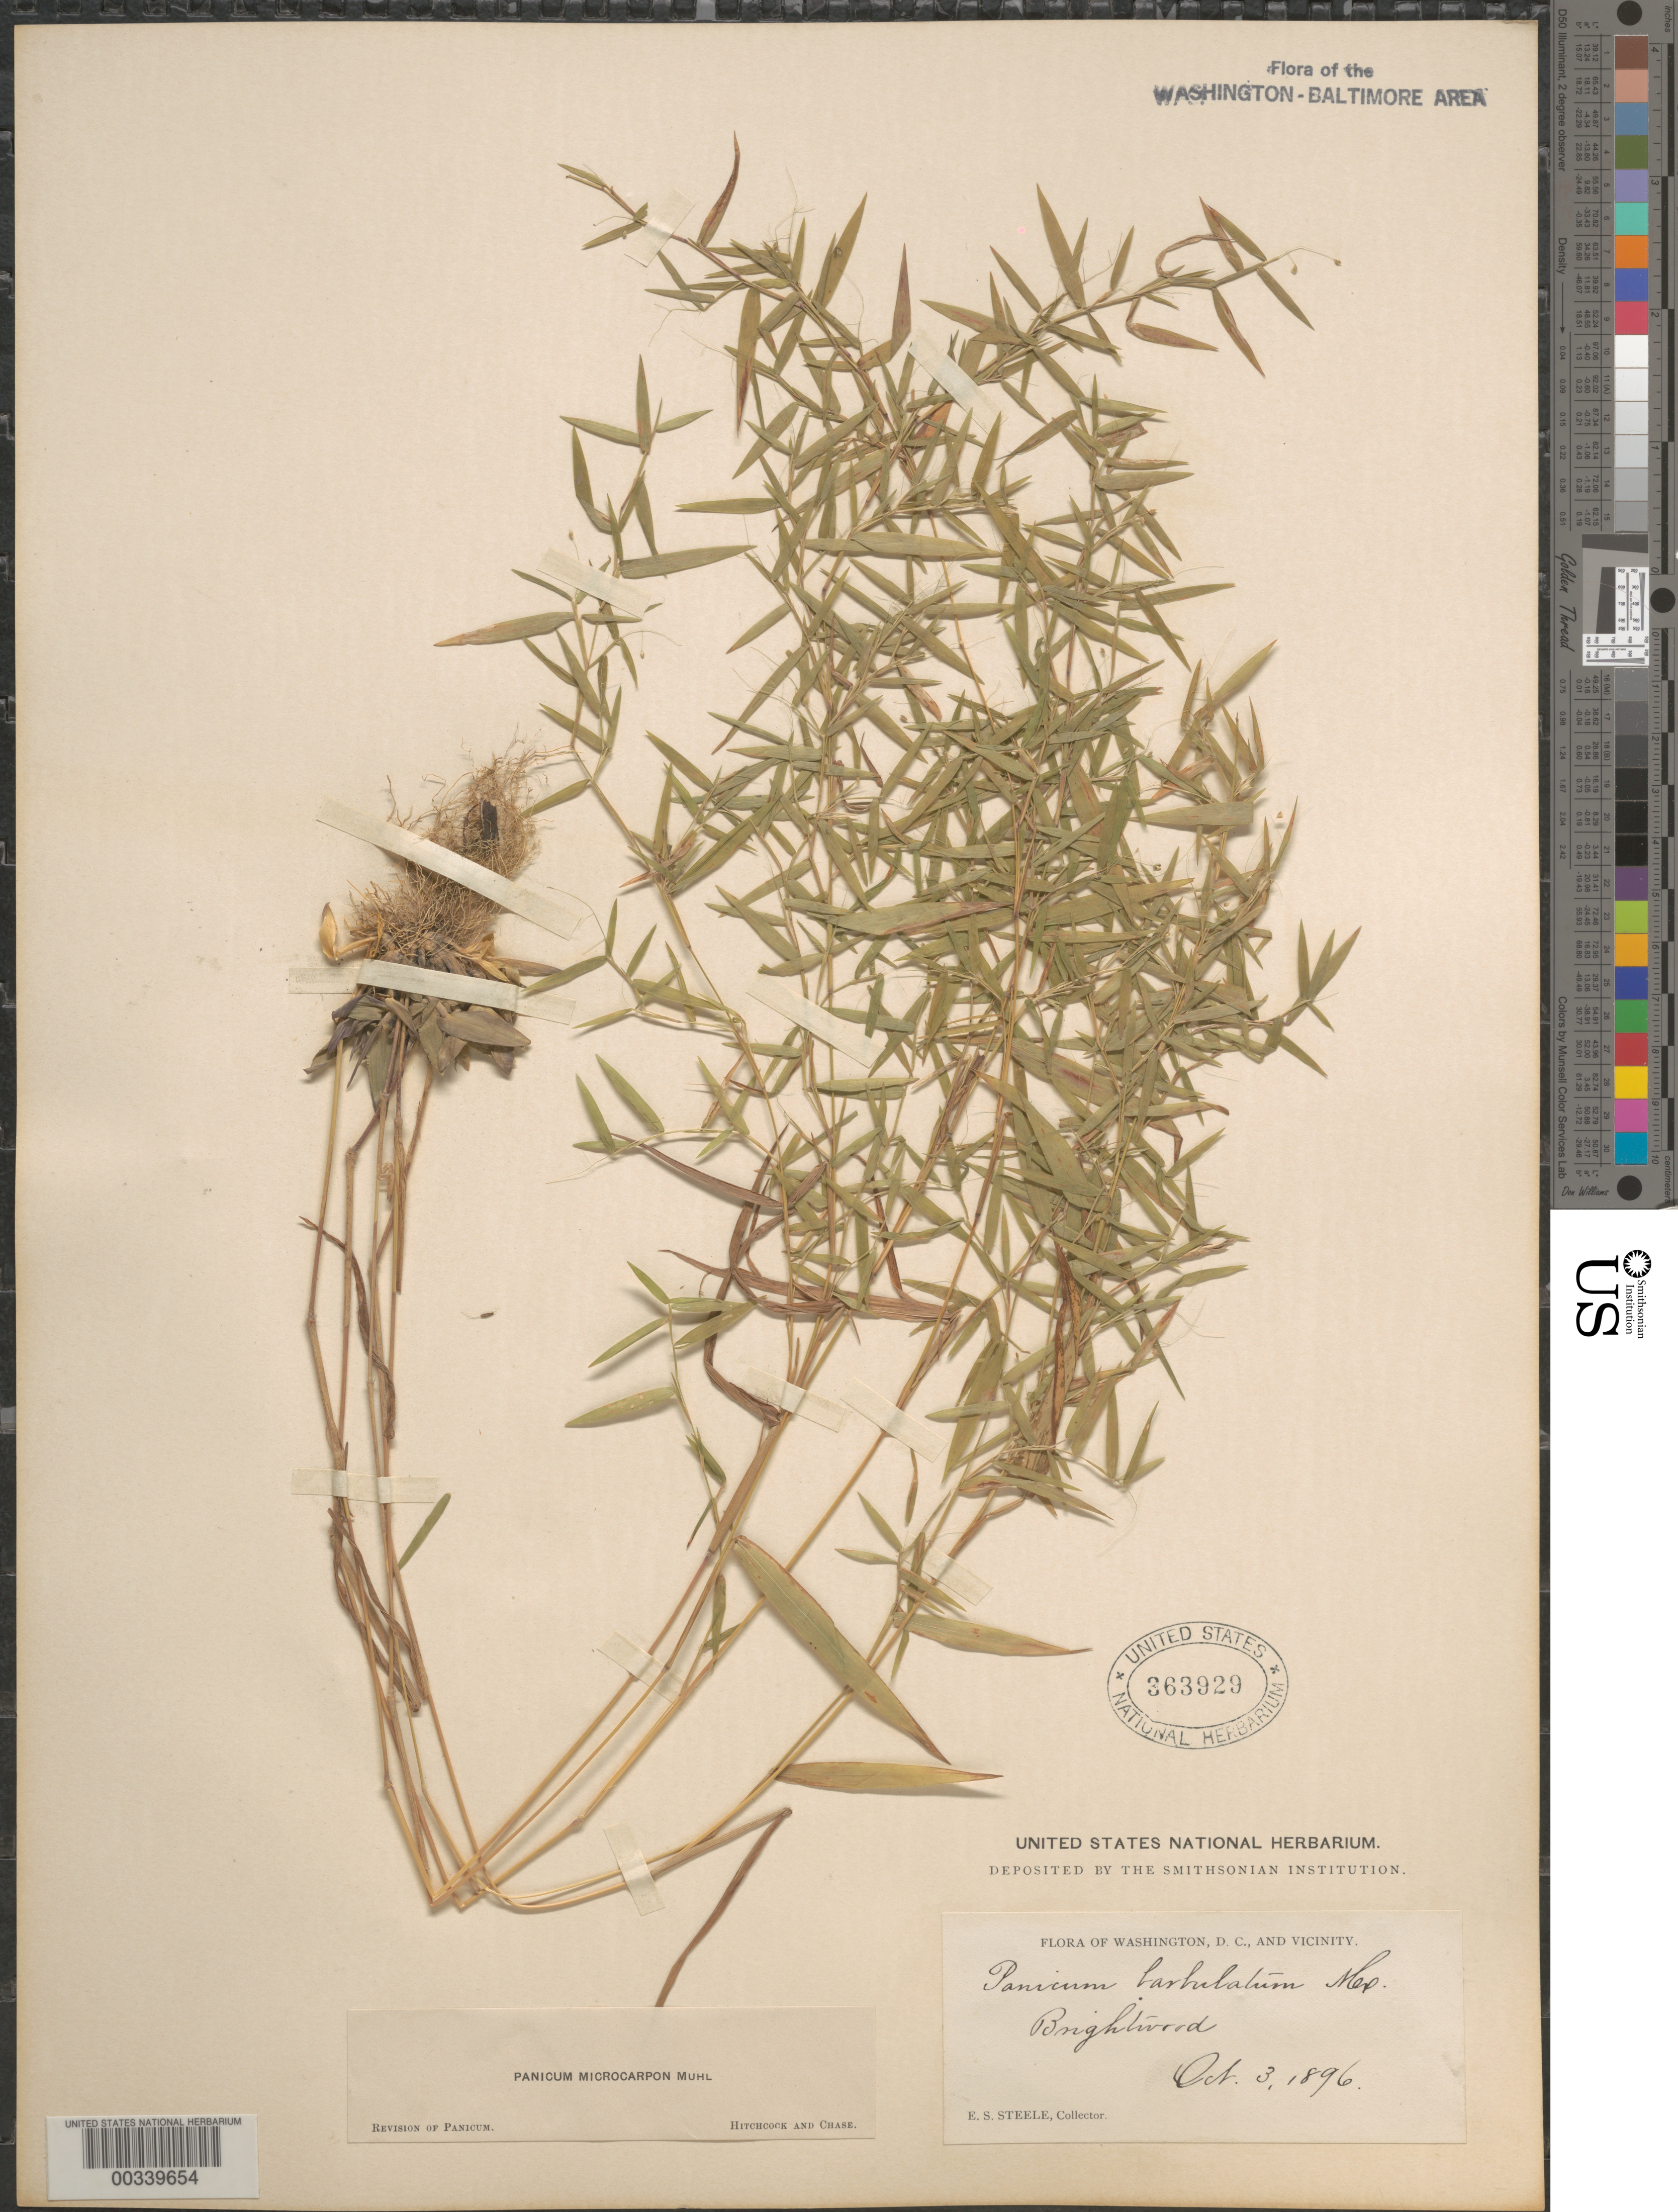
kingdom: Plantae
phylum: Tracheophyta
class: Liliopsida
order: Poales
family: Poaceae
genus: Dichanthelium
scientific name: Dichanthelium dichotomum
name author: (L.) Gould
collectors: E. Steele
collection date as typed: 03 Oct 1896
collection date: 1896-10-03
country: United States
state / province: District of Columbia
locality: Brightwood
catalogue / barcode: US 363929